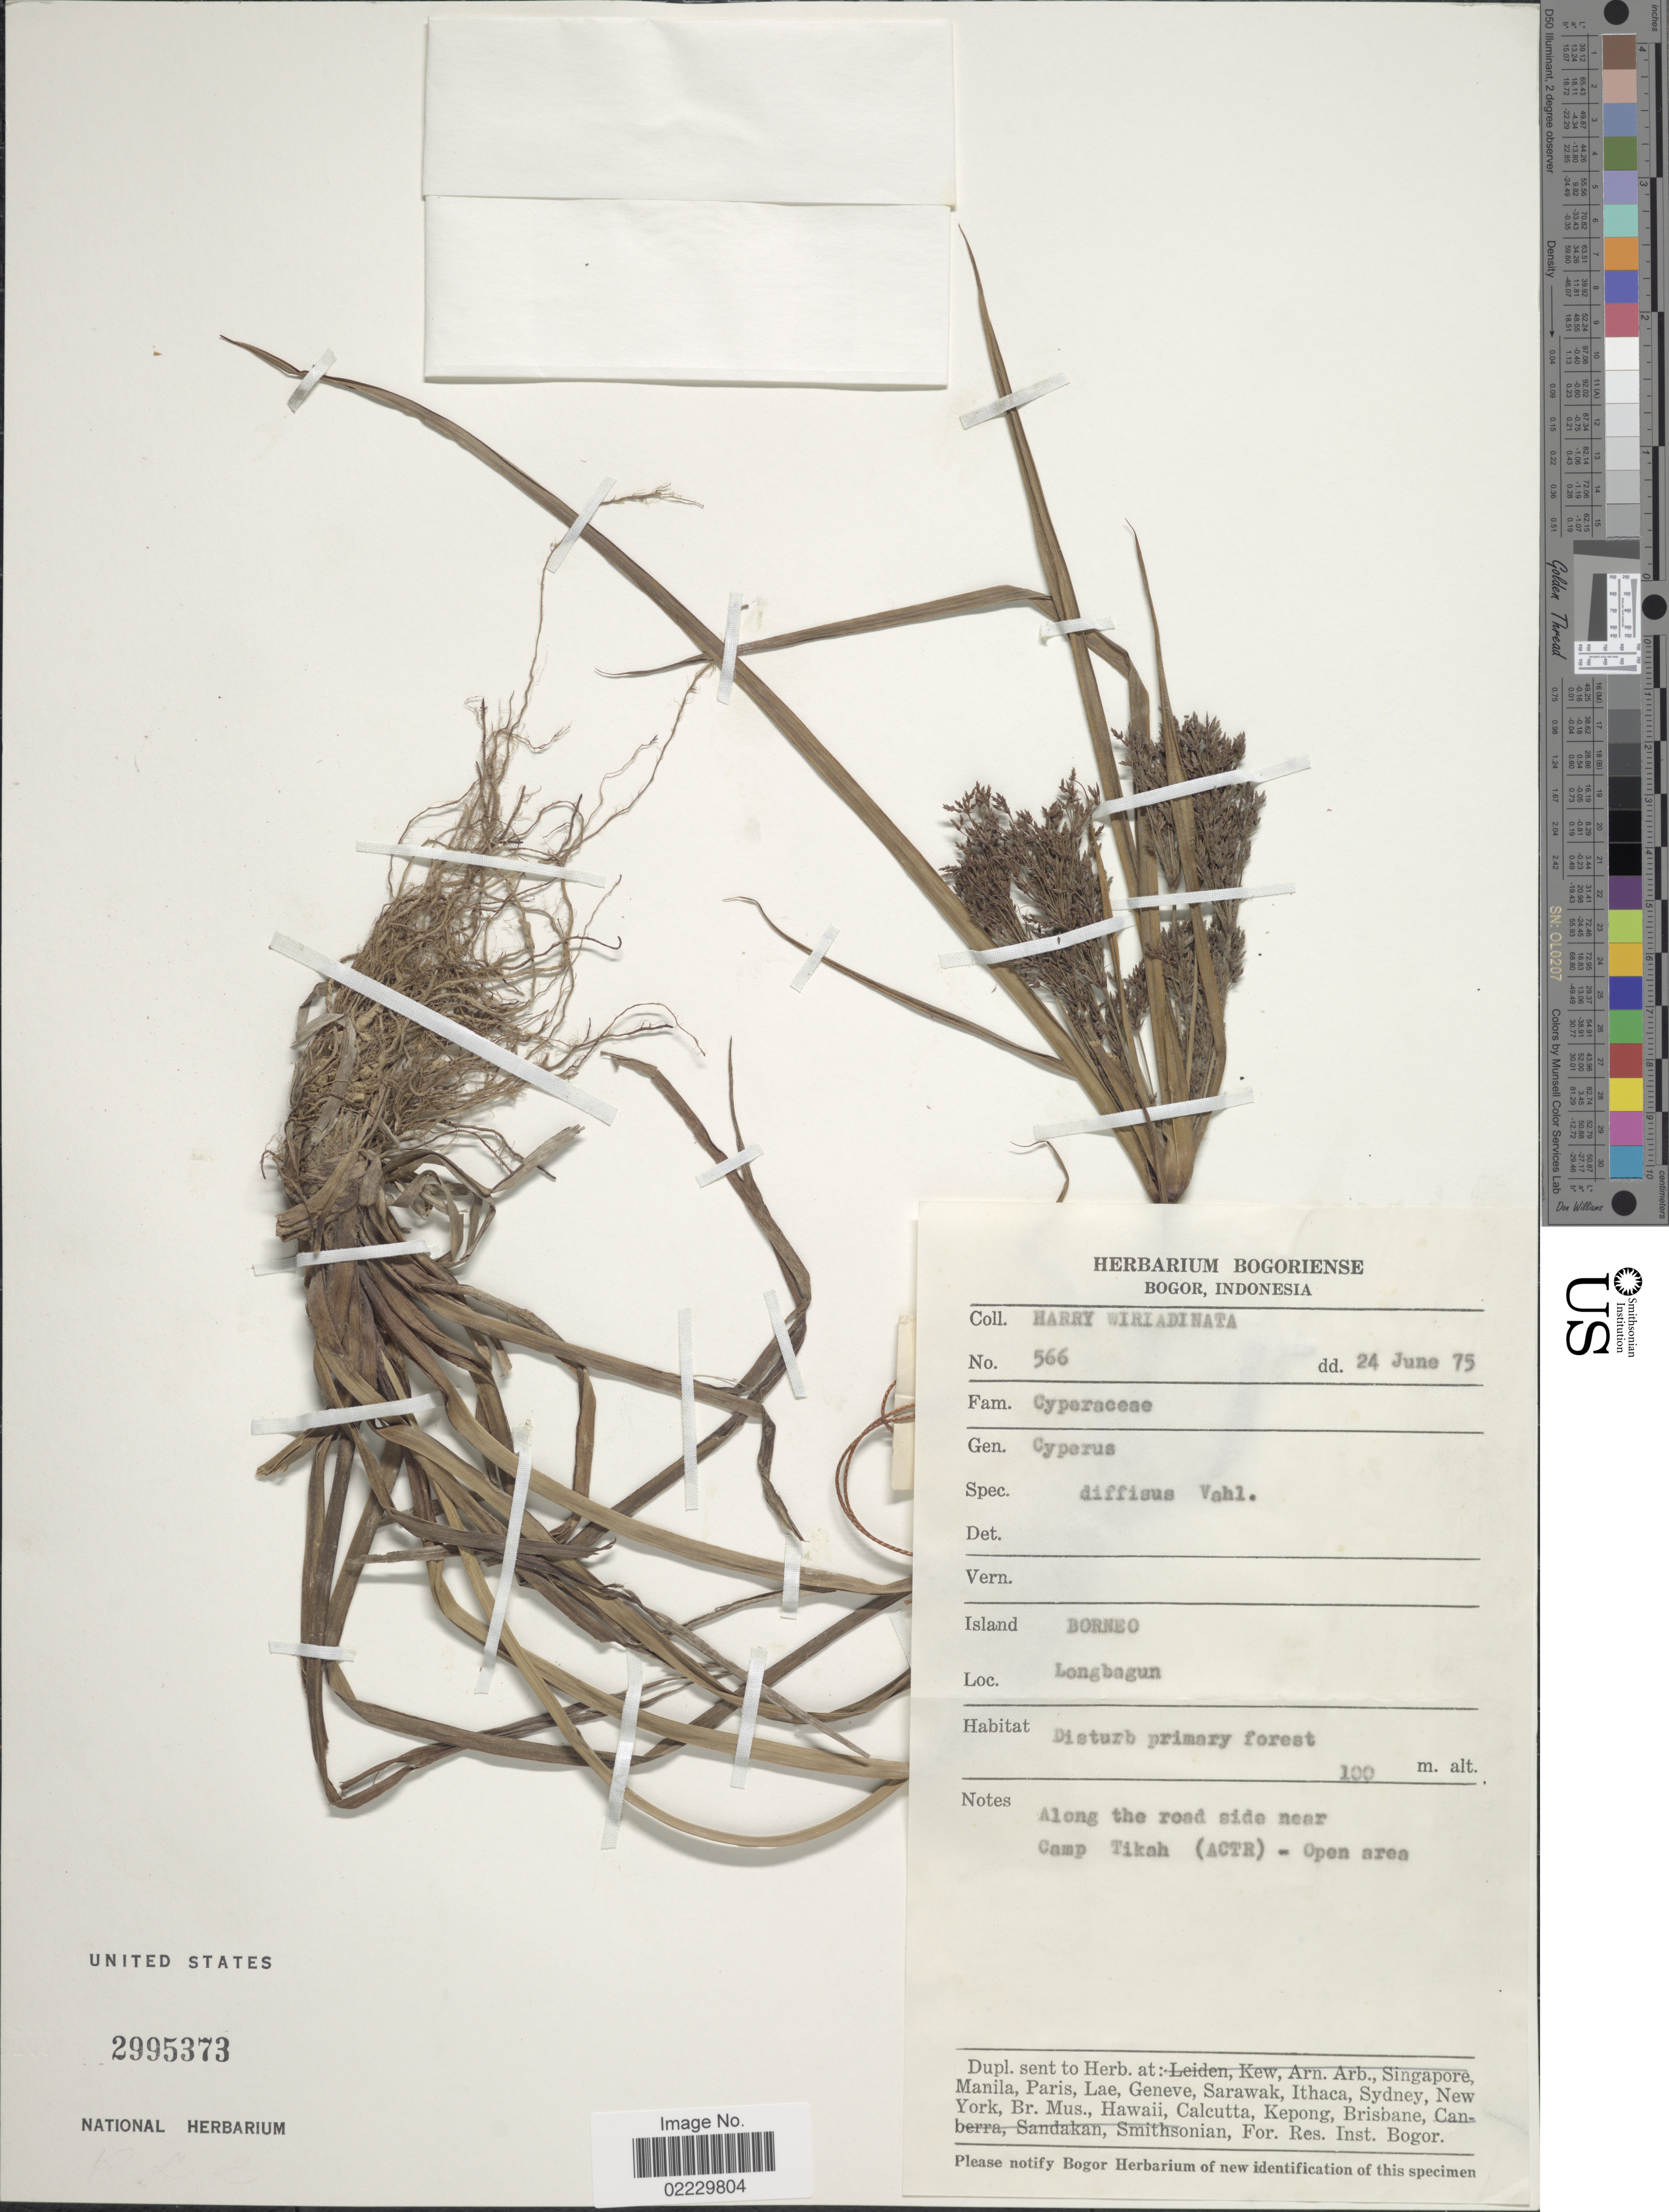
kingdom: Plantae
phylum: Tracheophyta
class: Liliopsida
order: Poales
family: Cyperaceae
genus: Cyperus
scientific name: Cyperus diffusus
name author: Vahl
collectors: H. Wiriadanata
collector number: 566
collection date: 1975-06-24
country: Indonesia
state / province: Kalimantan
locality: Island Borneo. Longbagun. Along the road side near Camp Tikah (ACTR) - Open area.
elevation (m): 100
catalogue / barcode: US 2995373